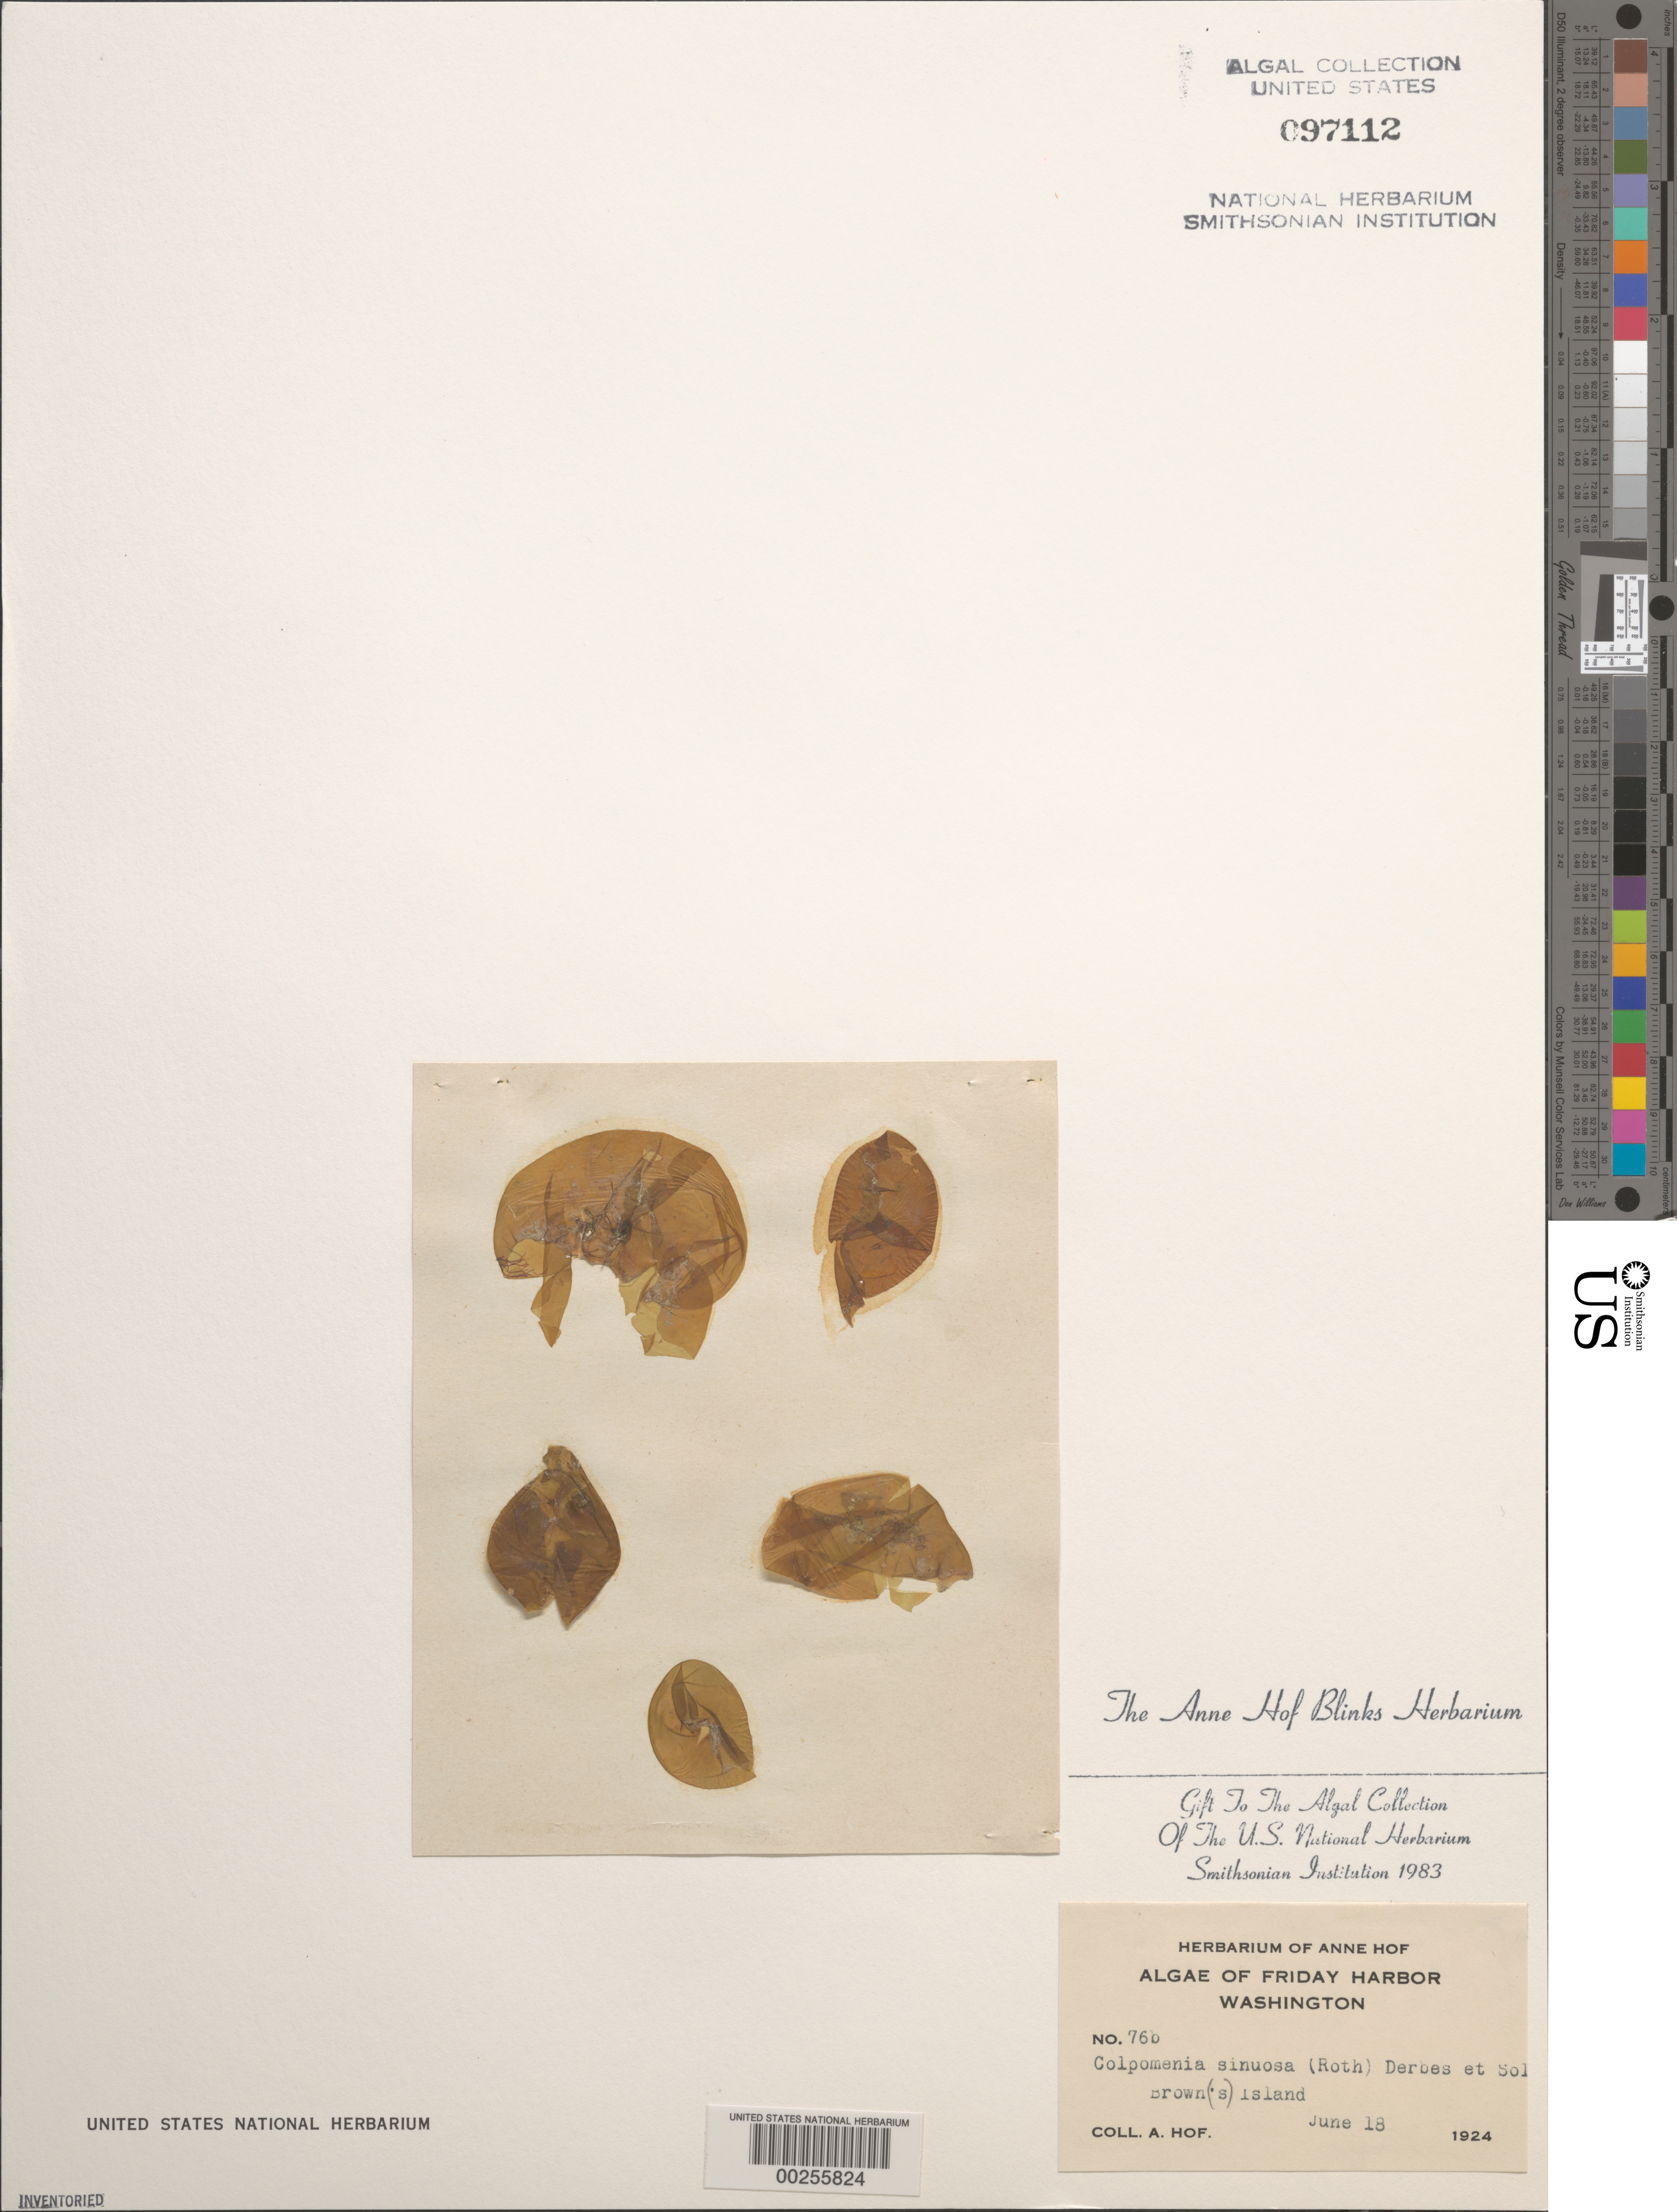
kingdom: Chromista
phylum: Ochrophyta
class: Phaeophyceae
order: Scytosiphonales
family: Scytosiphonaceae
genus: Colpomenia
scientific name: Colpomenia sinuosa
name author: (K. Mert. ex Roth) Derbes & Solier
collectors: A. Blinks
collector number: AHB 76b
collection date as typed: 18 Jun 1924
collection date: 1924-06-18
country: United States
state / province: Washington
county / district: San Juan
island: San Juan Island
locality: Brown Island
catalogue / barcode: US 97112